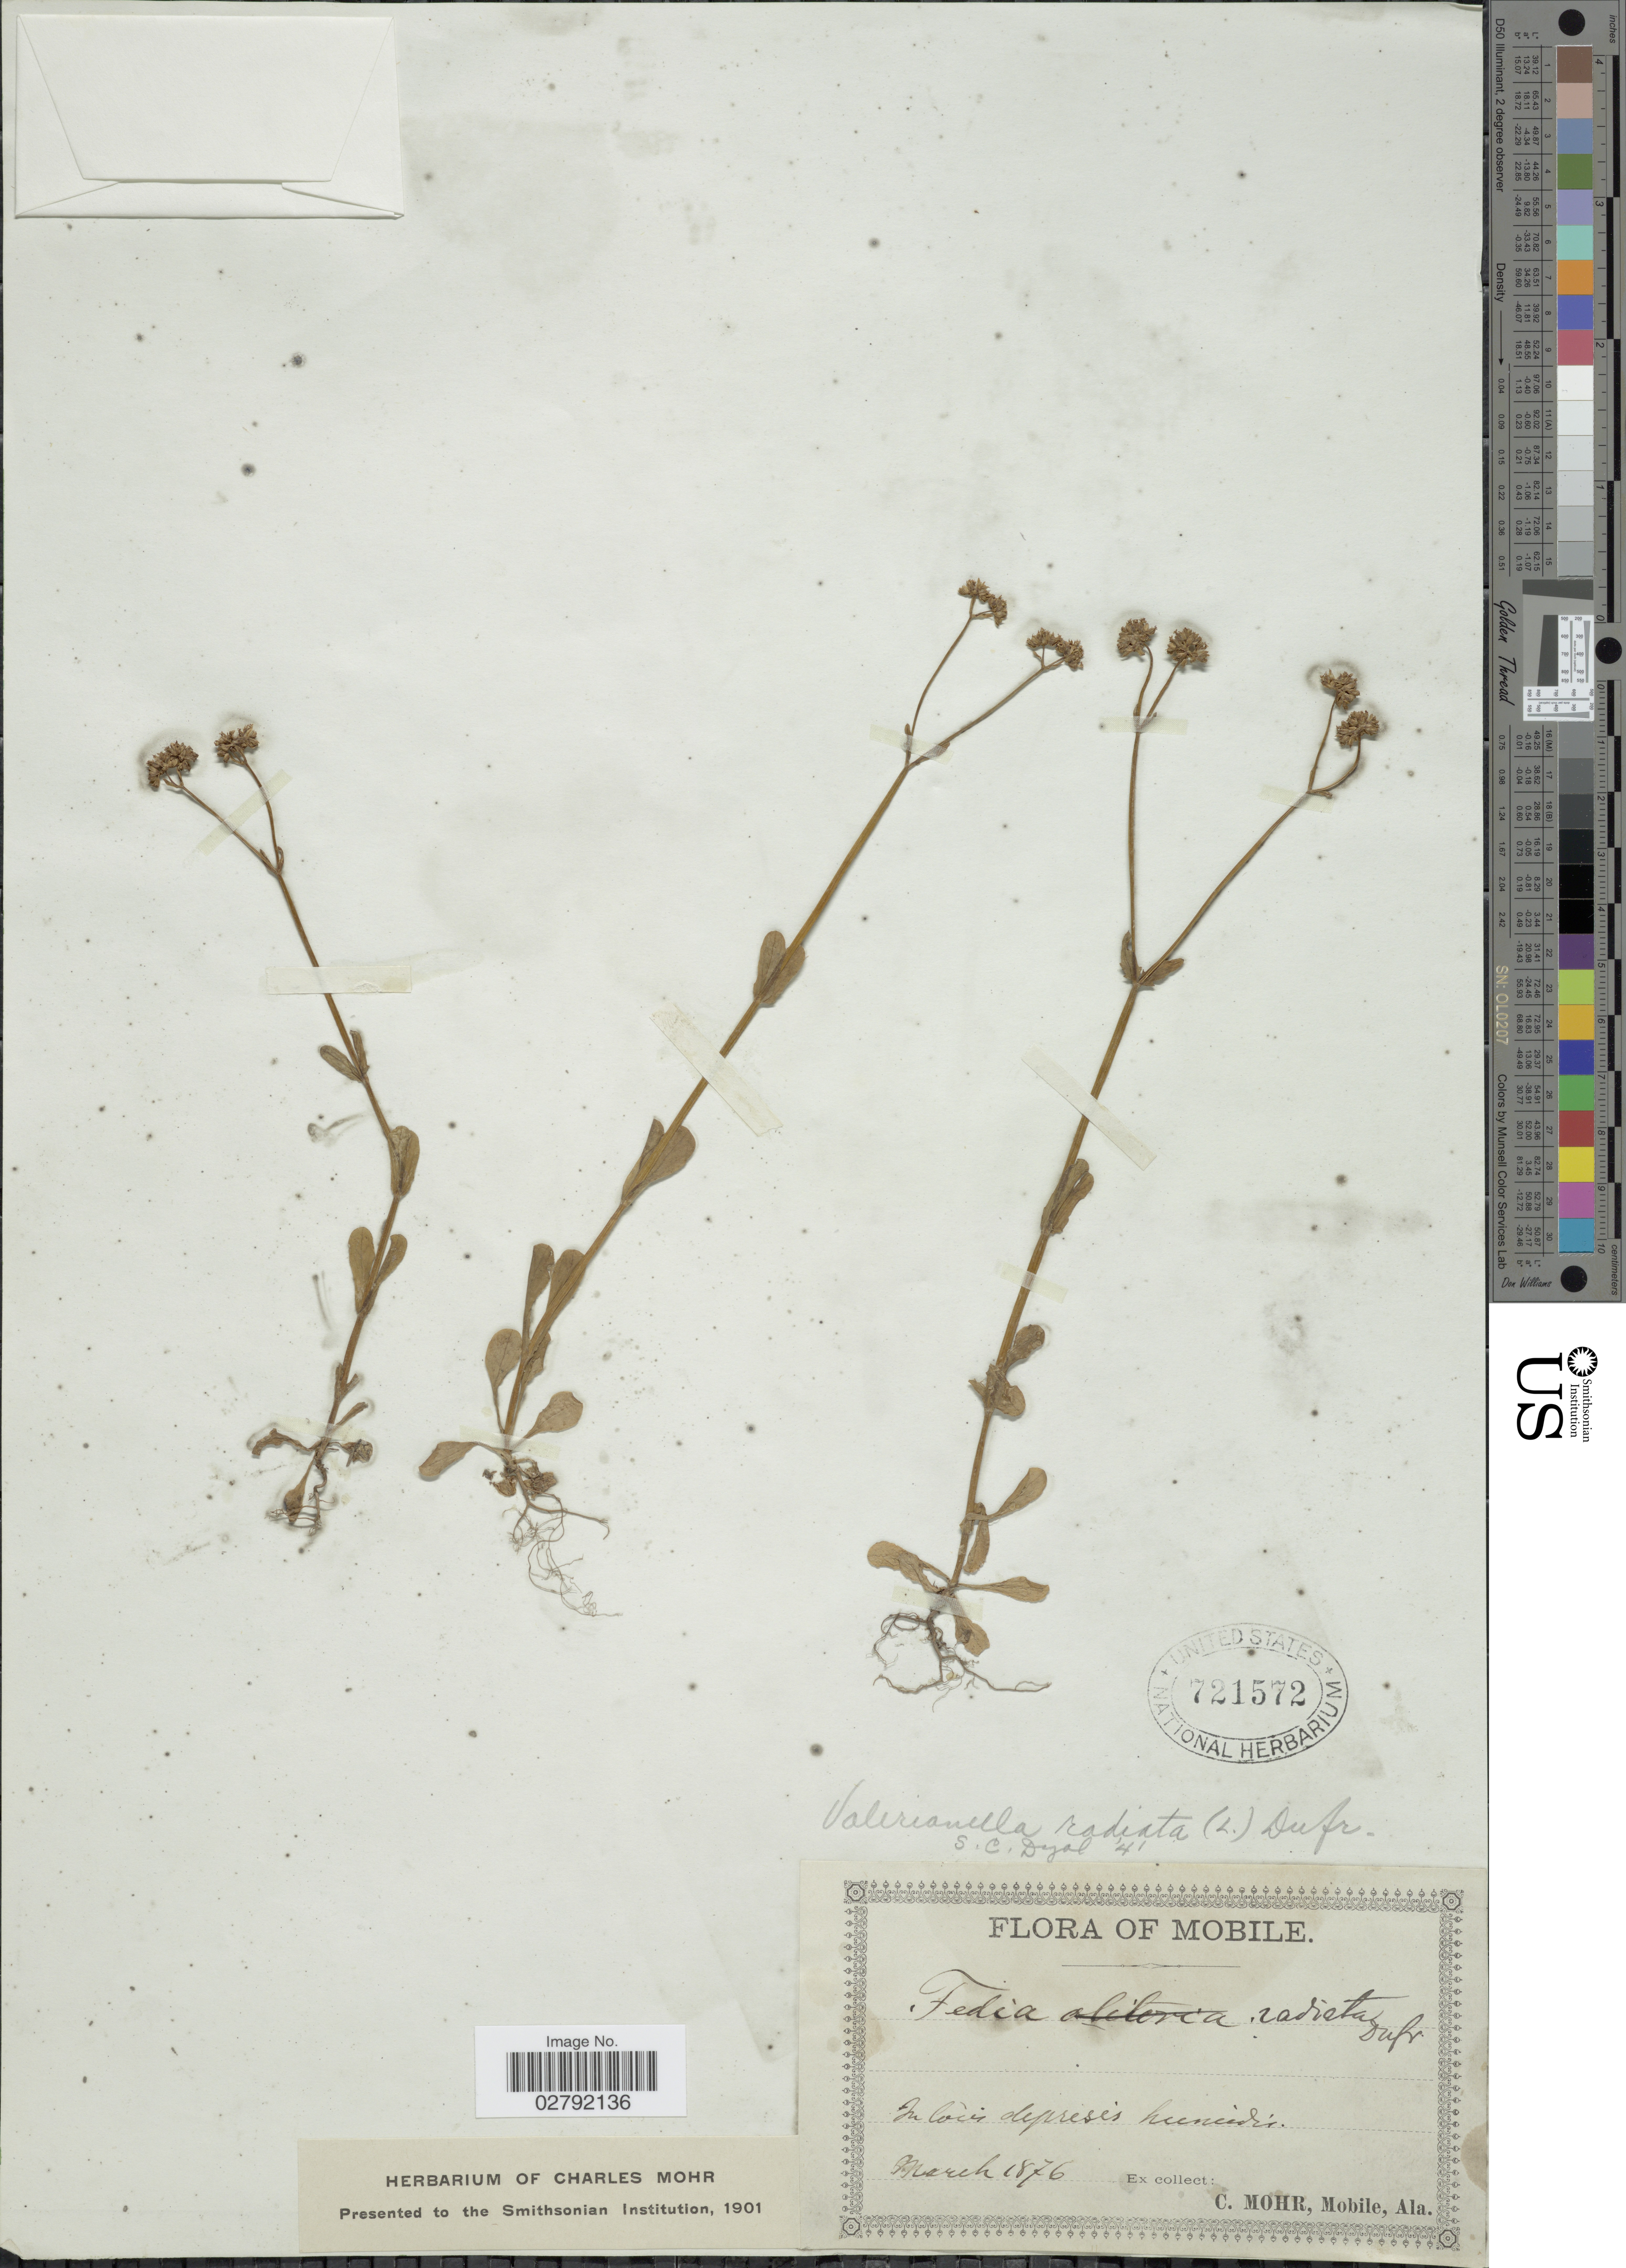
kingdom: Plantae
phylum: Tracheophyta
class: Magnoliopsida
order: Dipsacales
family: Caprifoliaceae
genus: Valerianella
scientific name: Valerianella radiata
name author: (L.) Dufr.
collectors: Mohr, C. T. (herbarium)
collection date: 1876-03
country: United States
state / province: Alabama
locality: Mobile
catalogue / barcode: US 721572